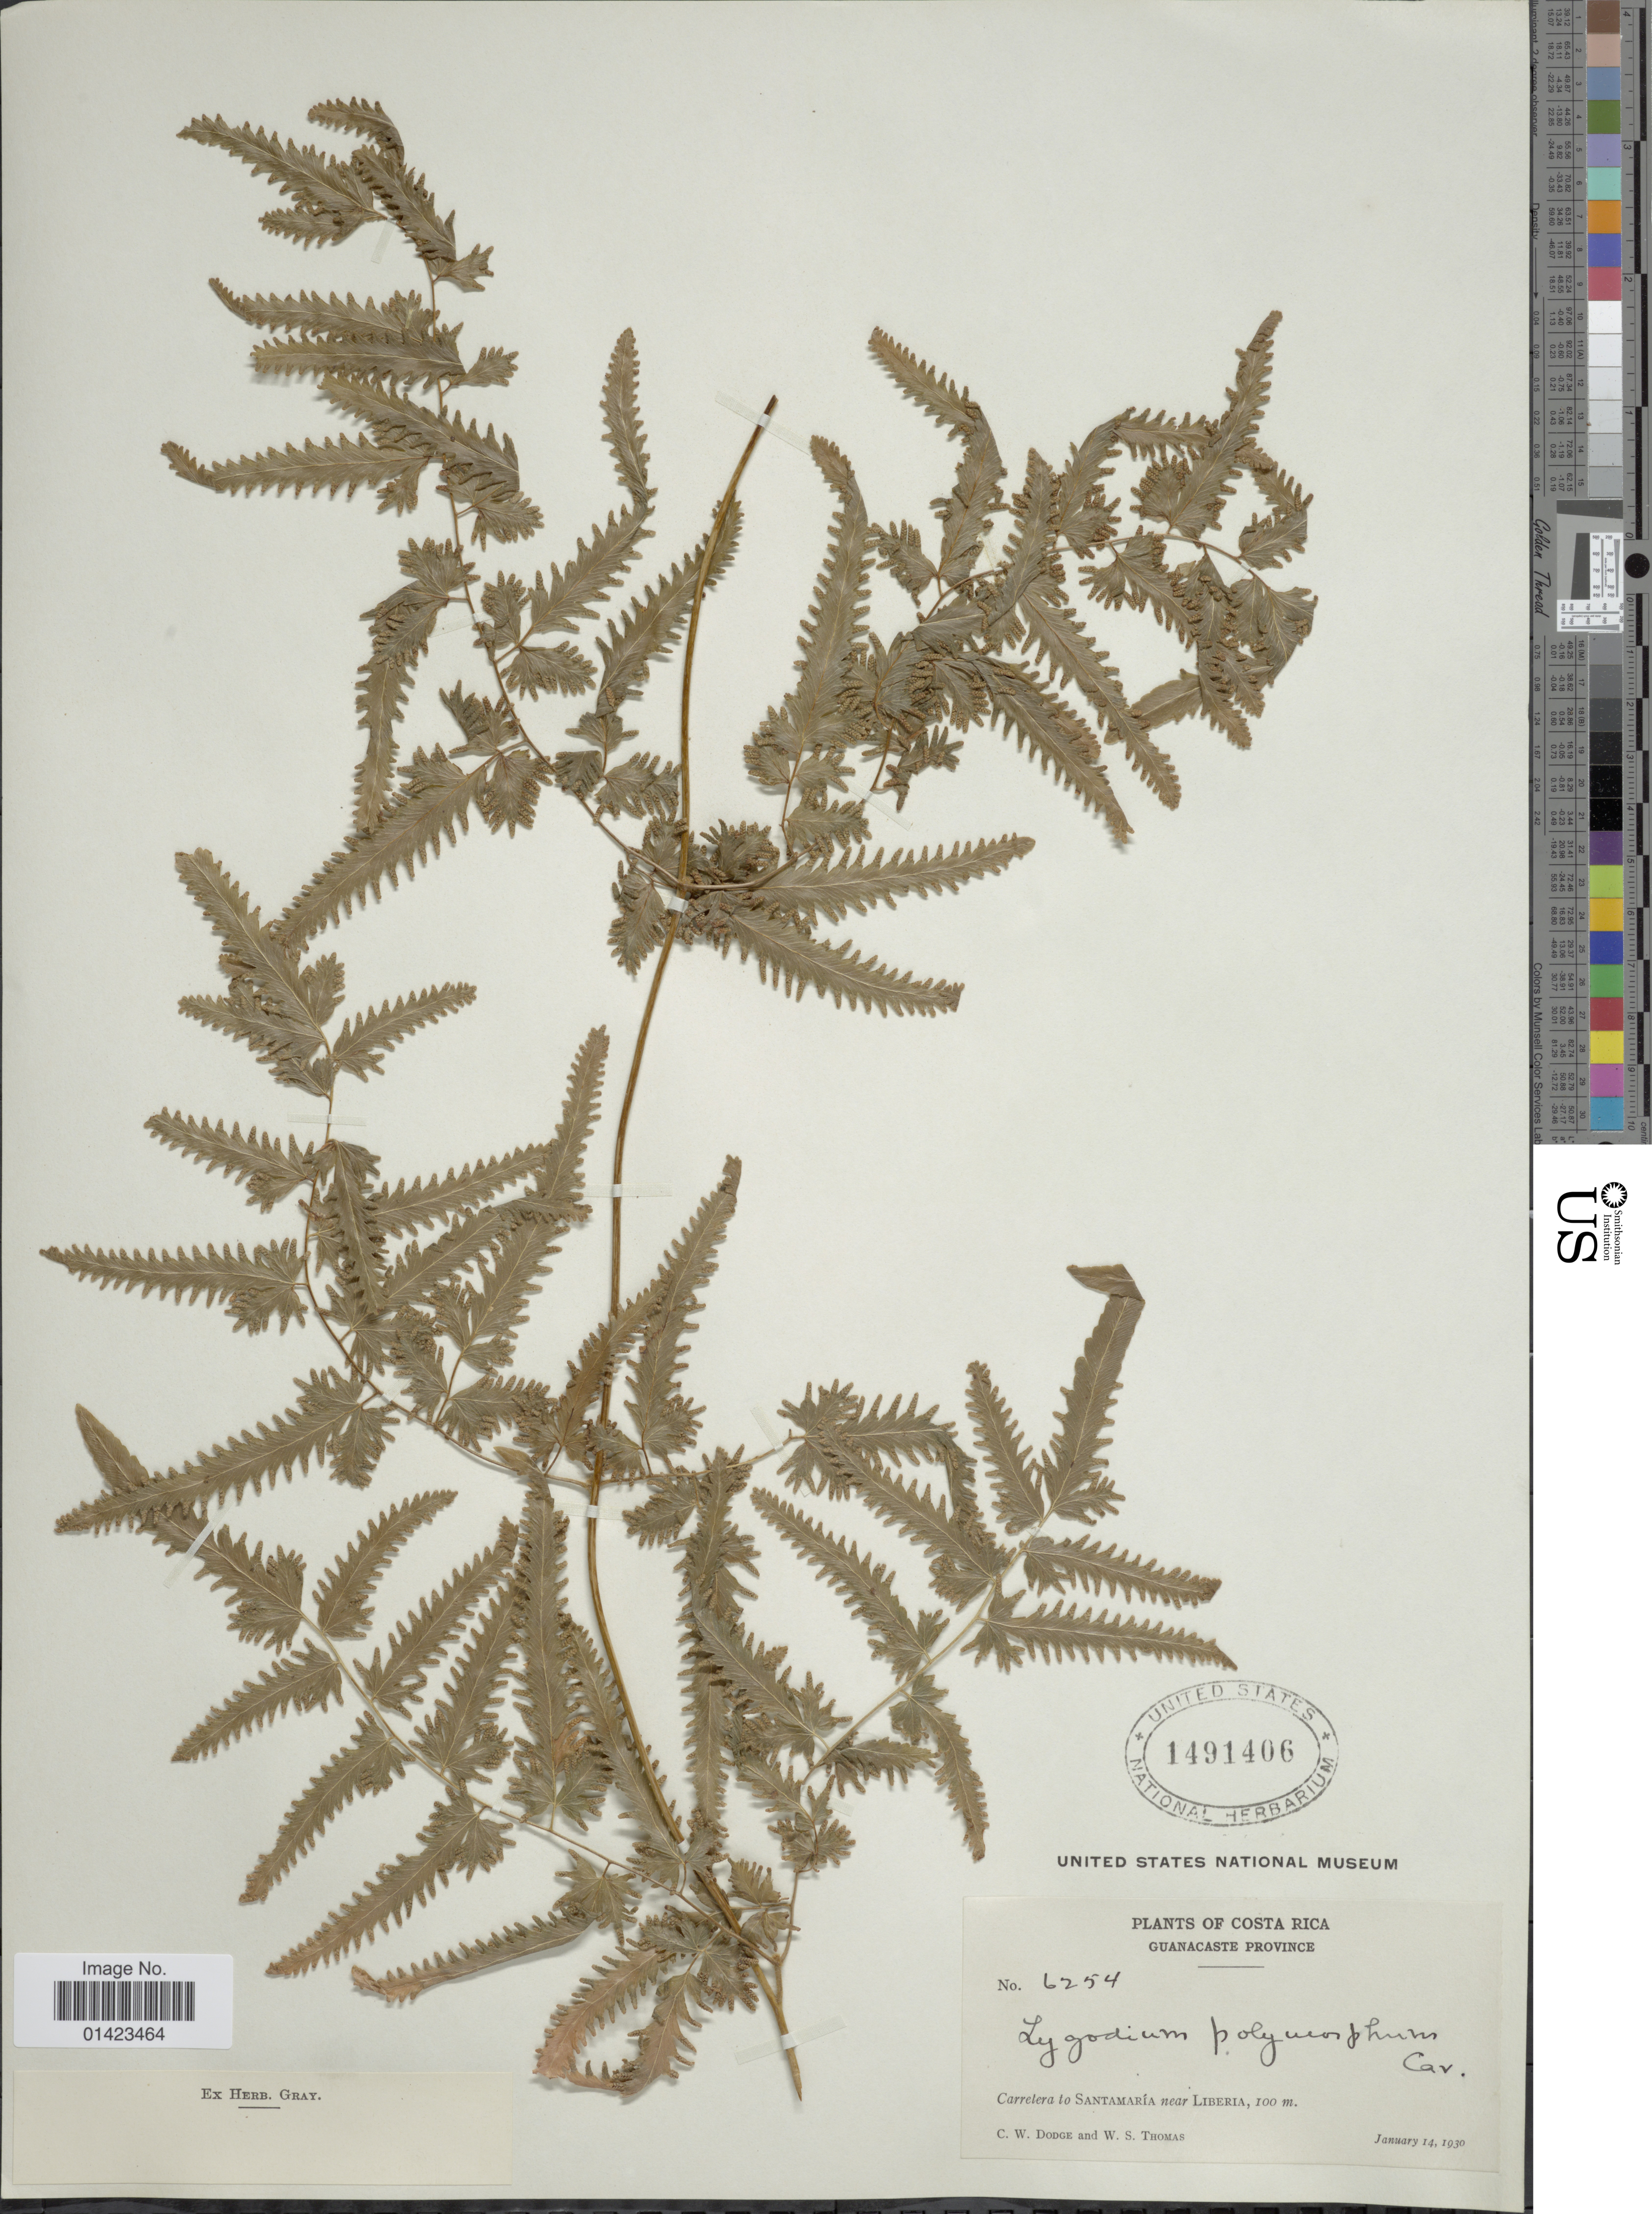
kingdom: Plantae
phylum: Tracheophyta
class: Polypodiopsida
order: Schizaeales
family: Lygodiaceae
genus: Lygodium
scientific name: Lygodium venustum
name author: Sw.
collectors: C. Dodge & W. S. Thomas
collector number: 6254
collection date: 1930-01-14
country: Costa Rica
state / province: Guanacaste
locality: Guanacaste province, CArretera to Santamarioa near Liberia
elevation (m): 100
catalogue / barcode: US 1491406